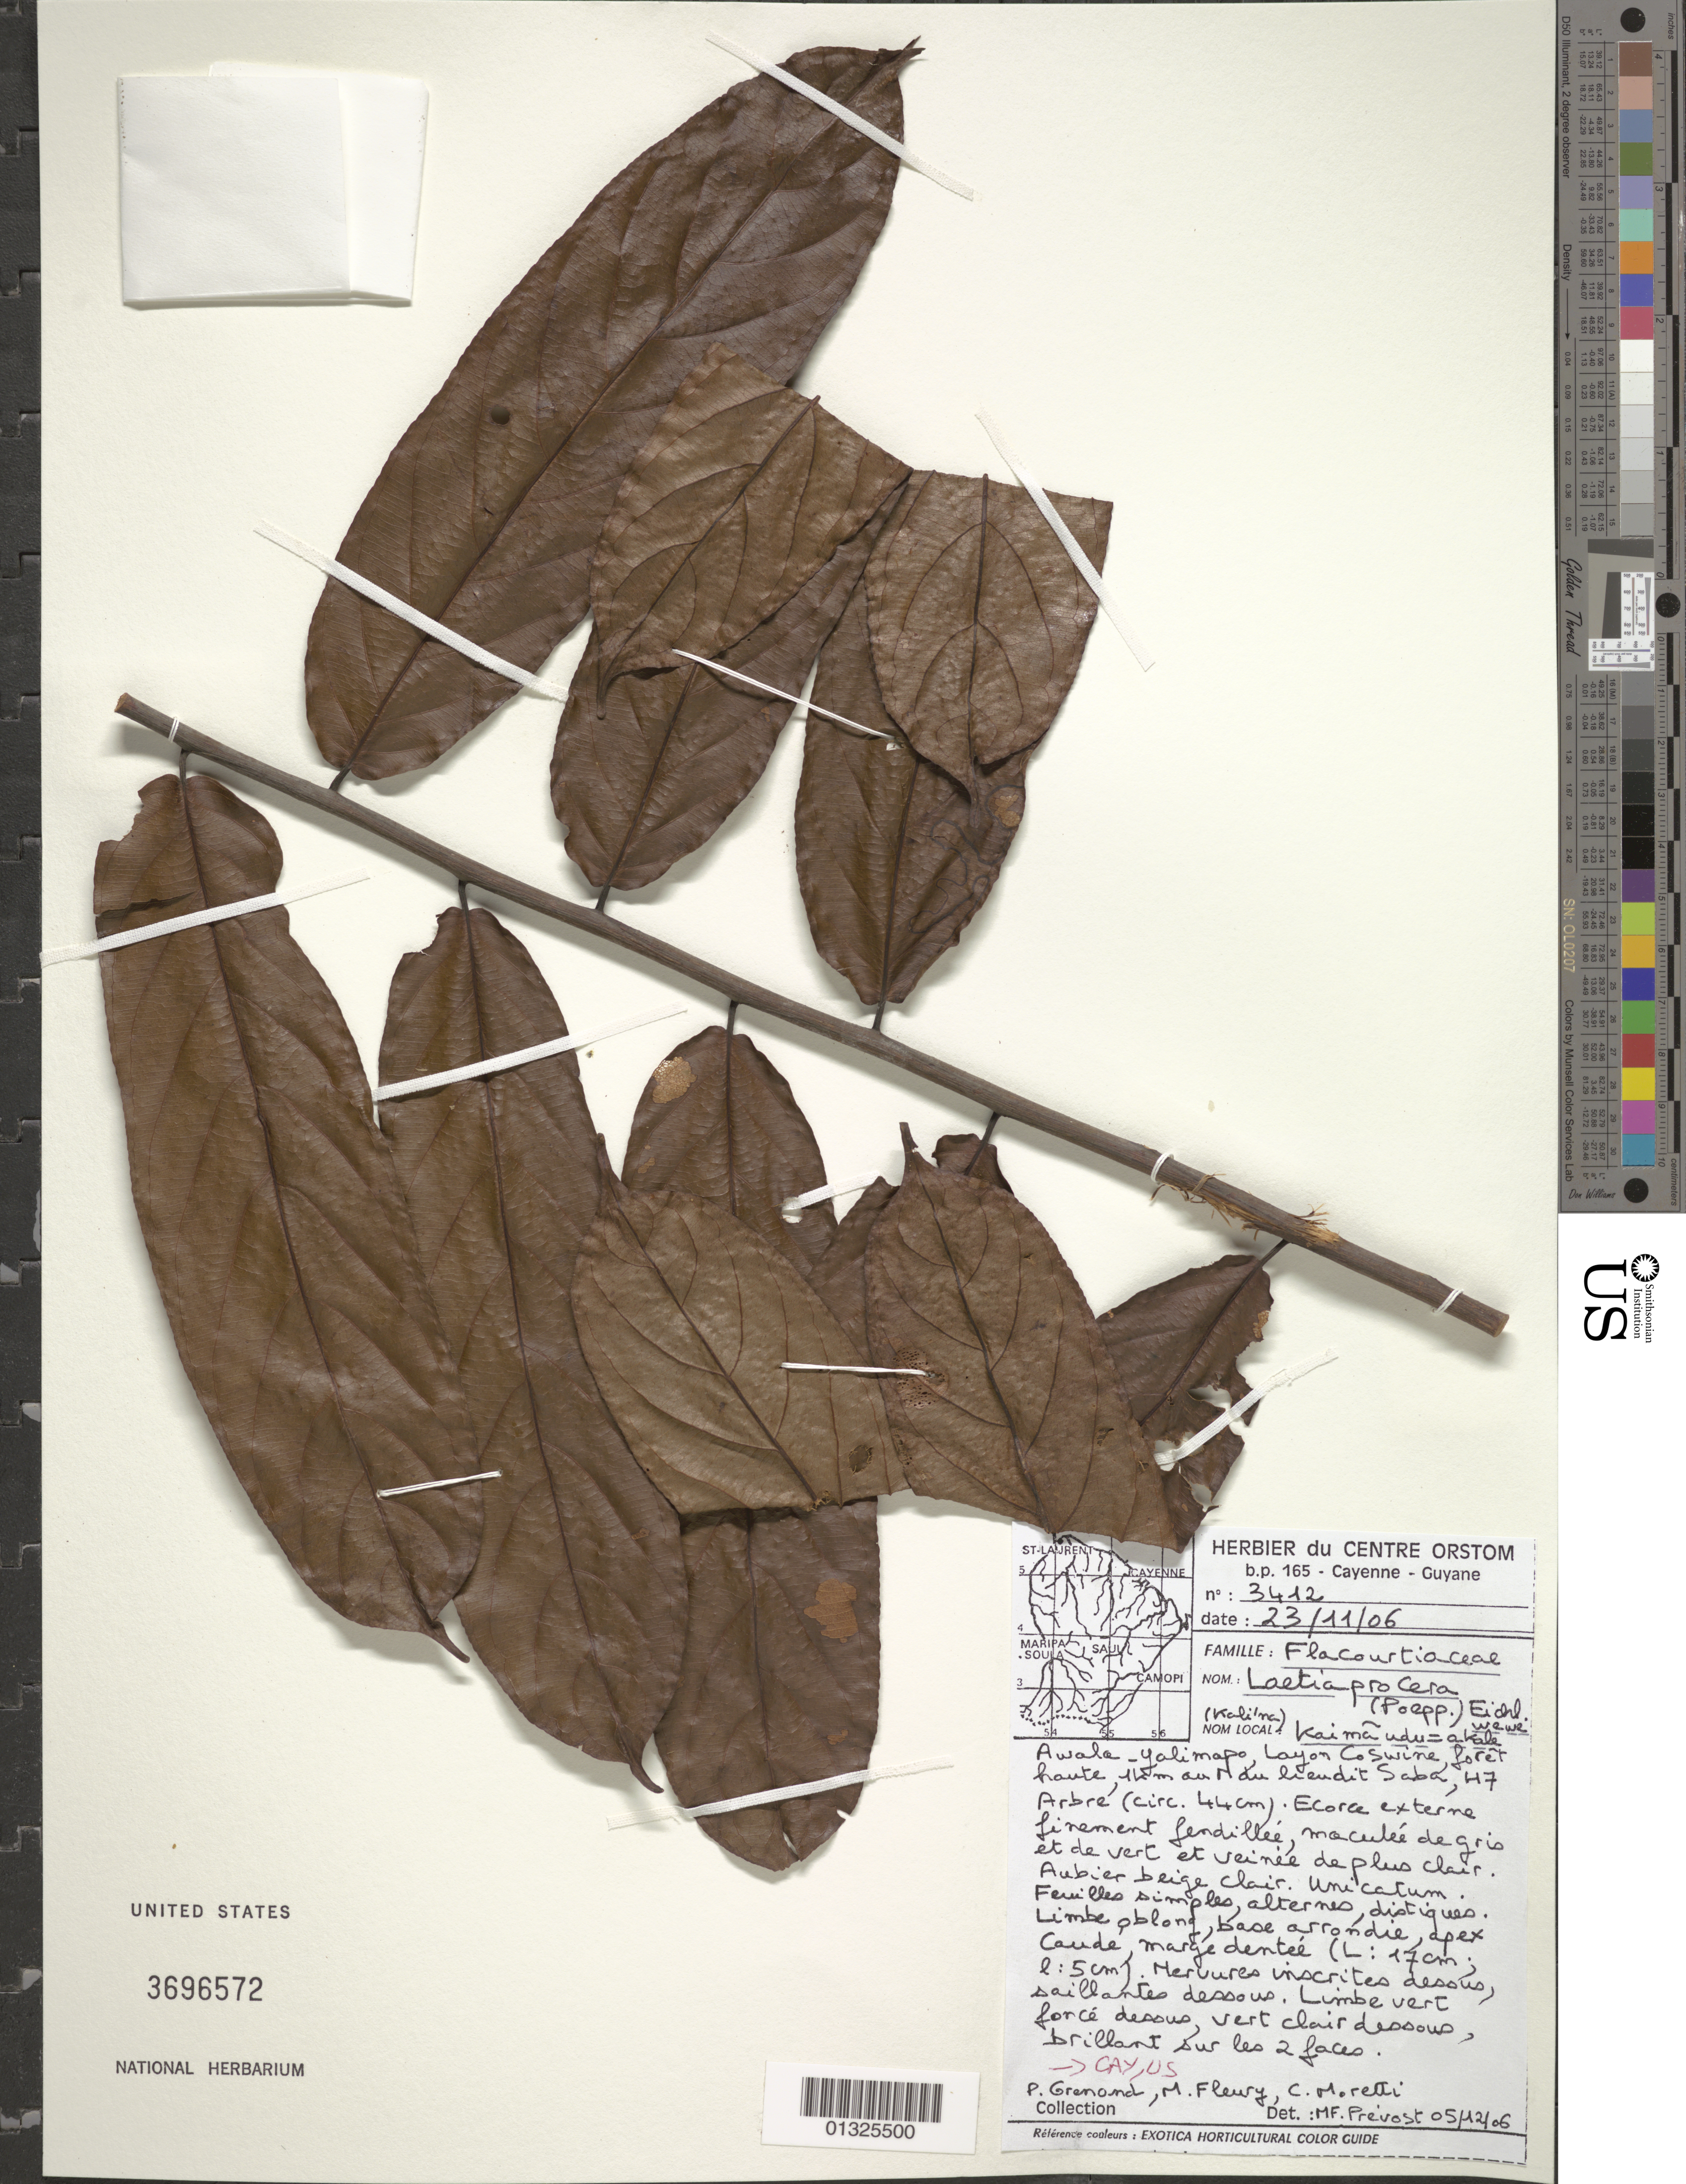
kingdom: Plantae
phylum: Tracheophyta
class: Magnoliopsida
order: Malpighiales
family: Salicaceae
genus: Laetia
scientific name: Laetia procera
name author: (Poepp.) Eichler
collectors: P. Grenand, M. Fleury & C. Moretti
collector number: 3412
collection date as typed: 23 November 2006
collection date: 2006-11-23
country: French Guiana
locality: Awala-Yalimapo, Layon Coswine foret haute, 1 km au N liendit Saba, H7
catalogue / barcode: US 3696572